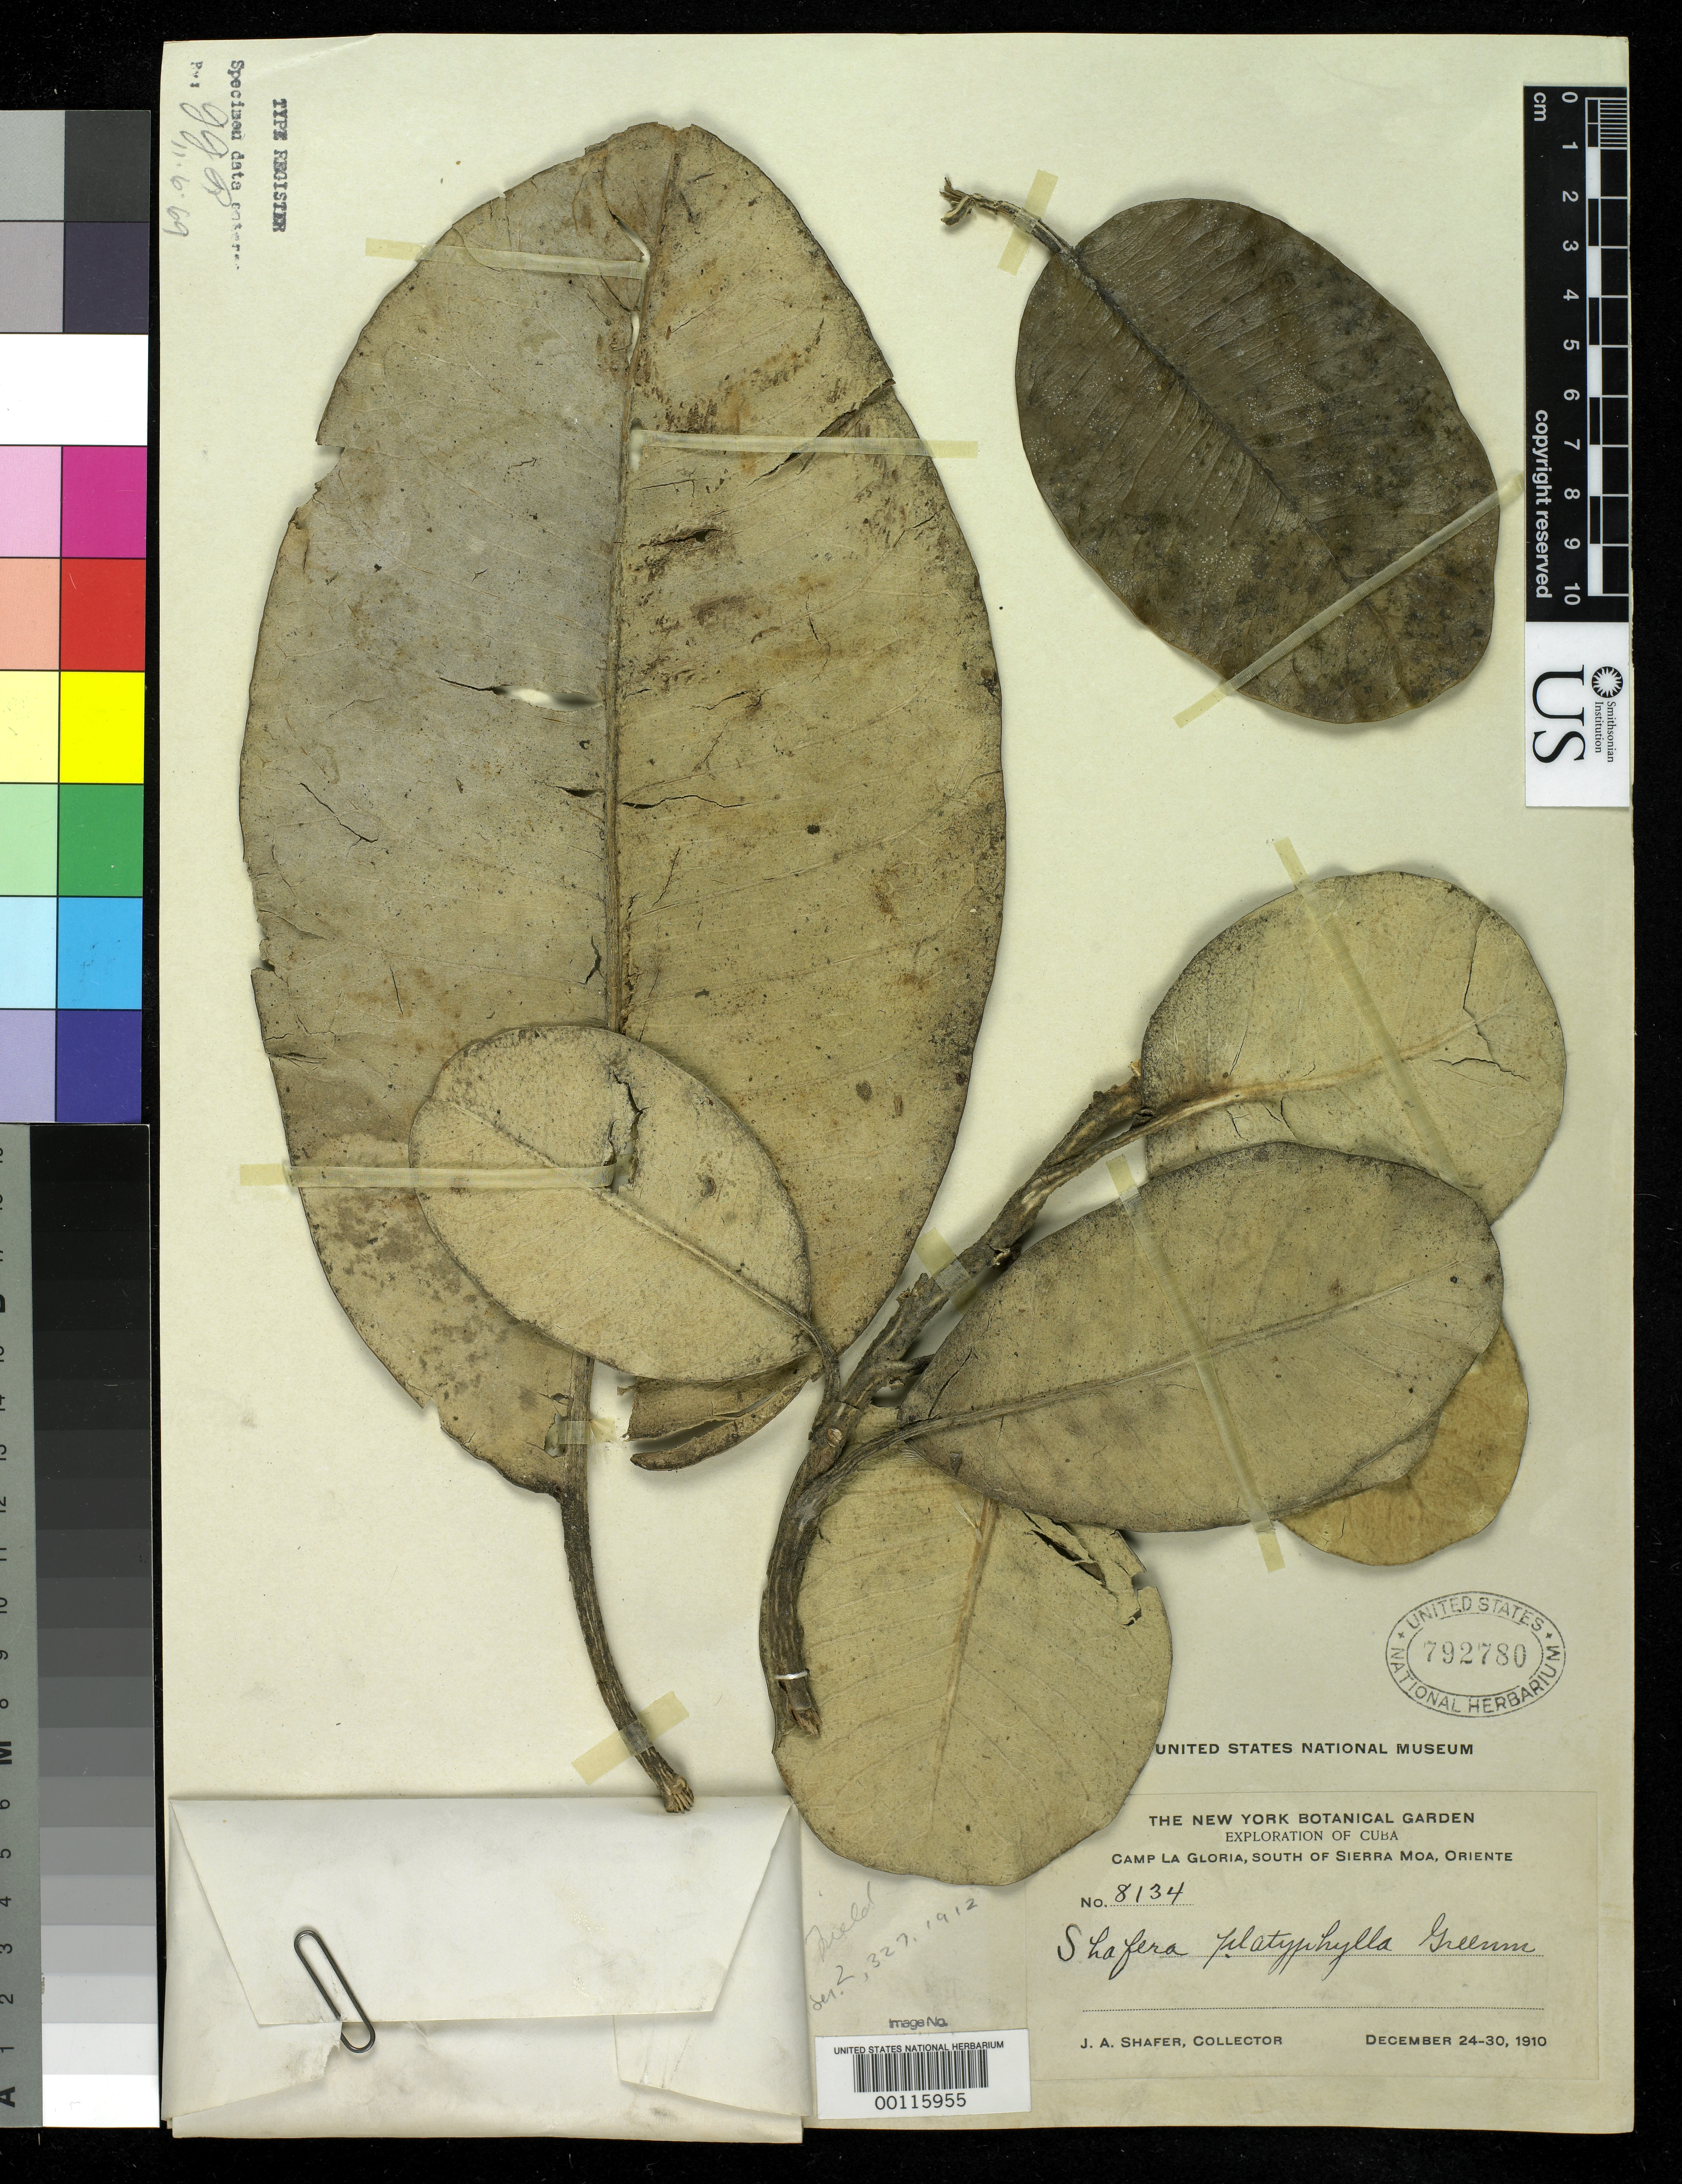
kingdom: Plantae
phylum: Tracheophyta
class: Magnoliopsida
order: Asterales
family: Asteraceae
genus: Shafera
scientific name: Shafera platyphylla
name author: Greenm.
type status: Type Collection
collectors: J. A. Shafer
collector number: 8134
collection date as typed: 24 Dec 1910 to 30 Dec 1910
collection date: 1910-12-24/1910-12-30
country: Cuba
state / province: Oriente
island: Greater Antilles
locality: Camp La Gloria, south of Sierra Moa.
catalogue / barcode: US 792780